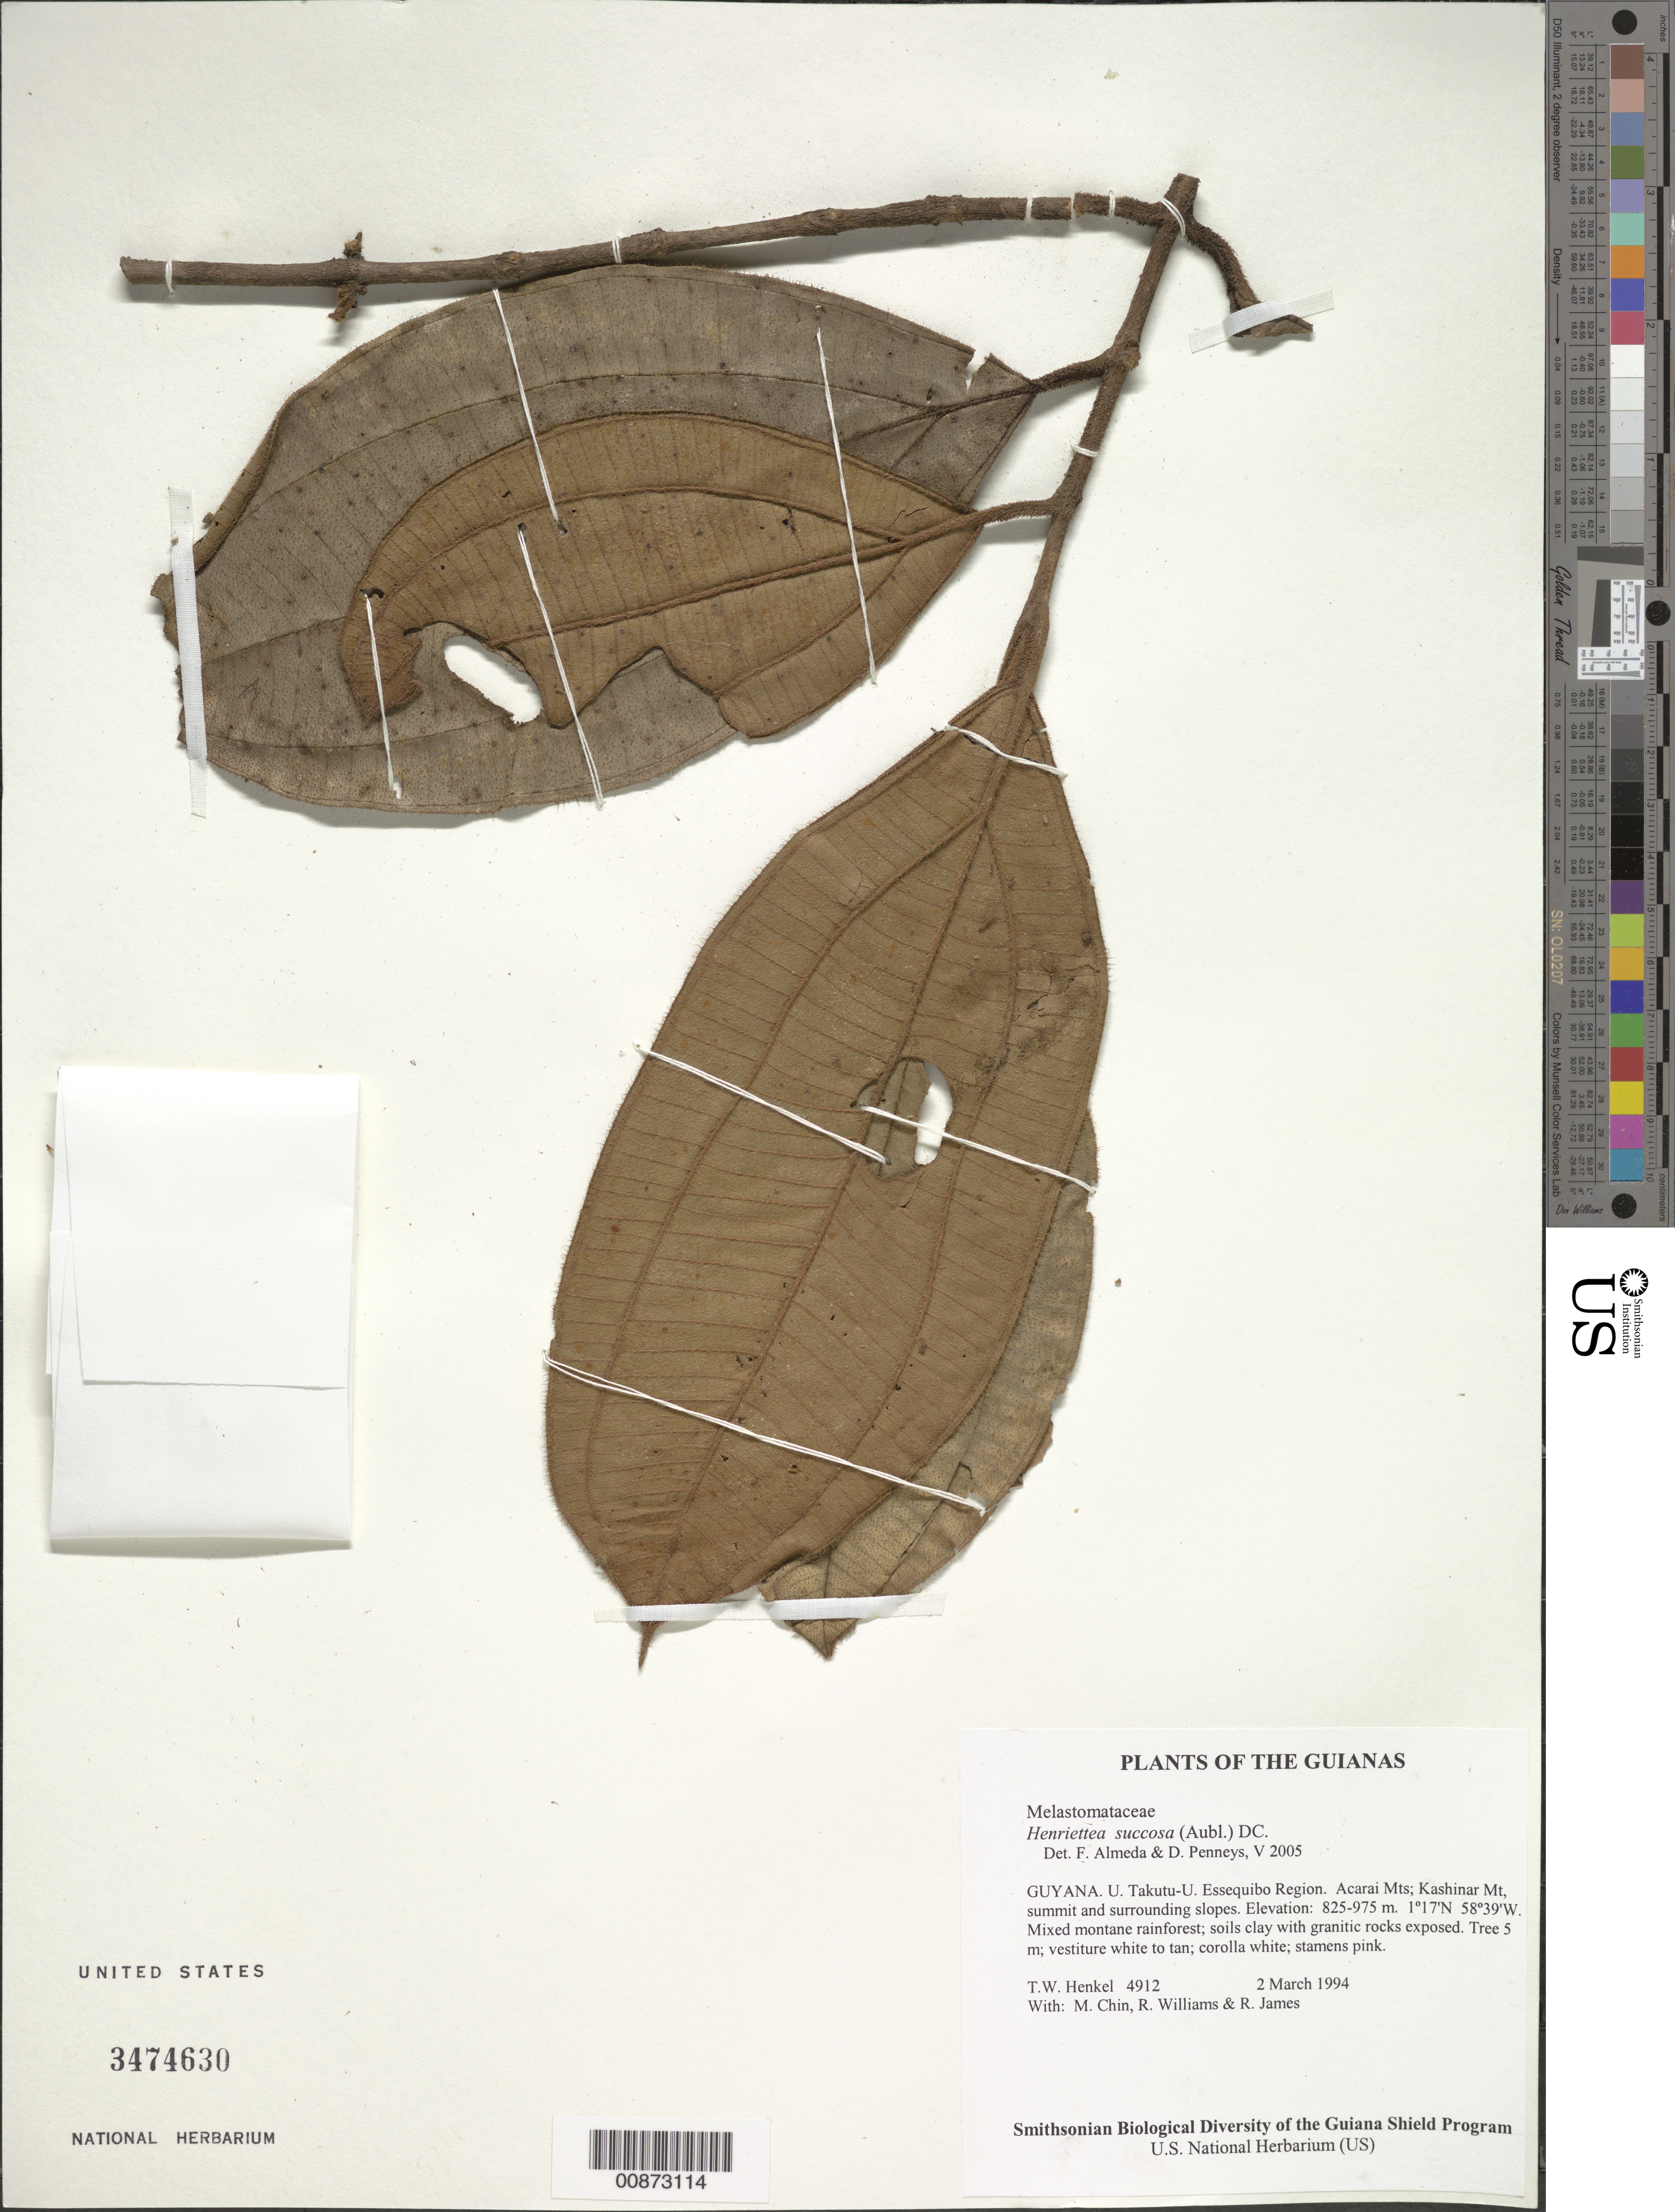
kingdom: Plantae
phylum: Tracheophyta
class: Magnoliopsida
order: Myrtales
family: Melastomataceae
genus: Henriettea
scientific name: Henriettea succosa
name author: (Aubl.) DC.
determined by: Almeda, F.; Penneys, D. S.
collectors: T. Henkel, M. Chin, R. Williams & R. James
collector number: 4912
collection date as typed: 2 March 1994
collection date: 1994-03-02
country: Guyana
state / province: U. Takutu-U. Essequibo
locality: Acarai Mts; Kashinar Mt, summit and surrounding slopes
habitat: Mixed montane rainforest; soils clay with granitic rocks exposed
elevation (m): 825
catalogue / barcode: US 3474630